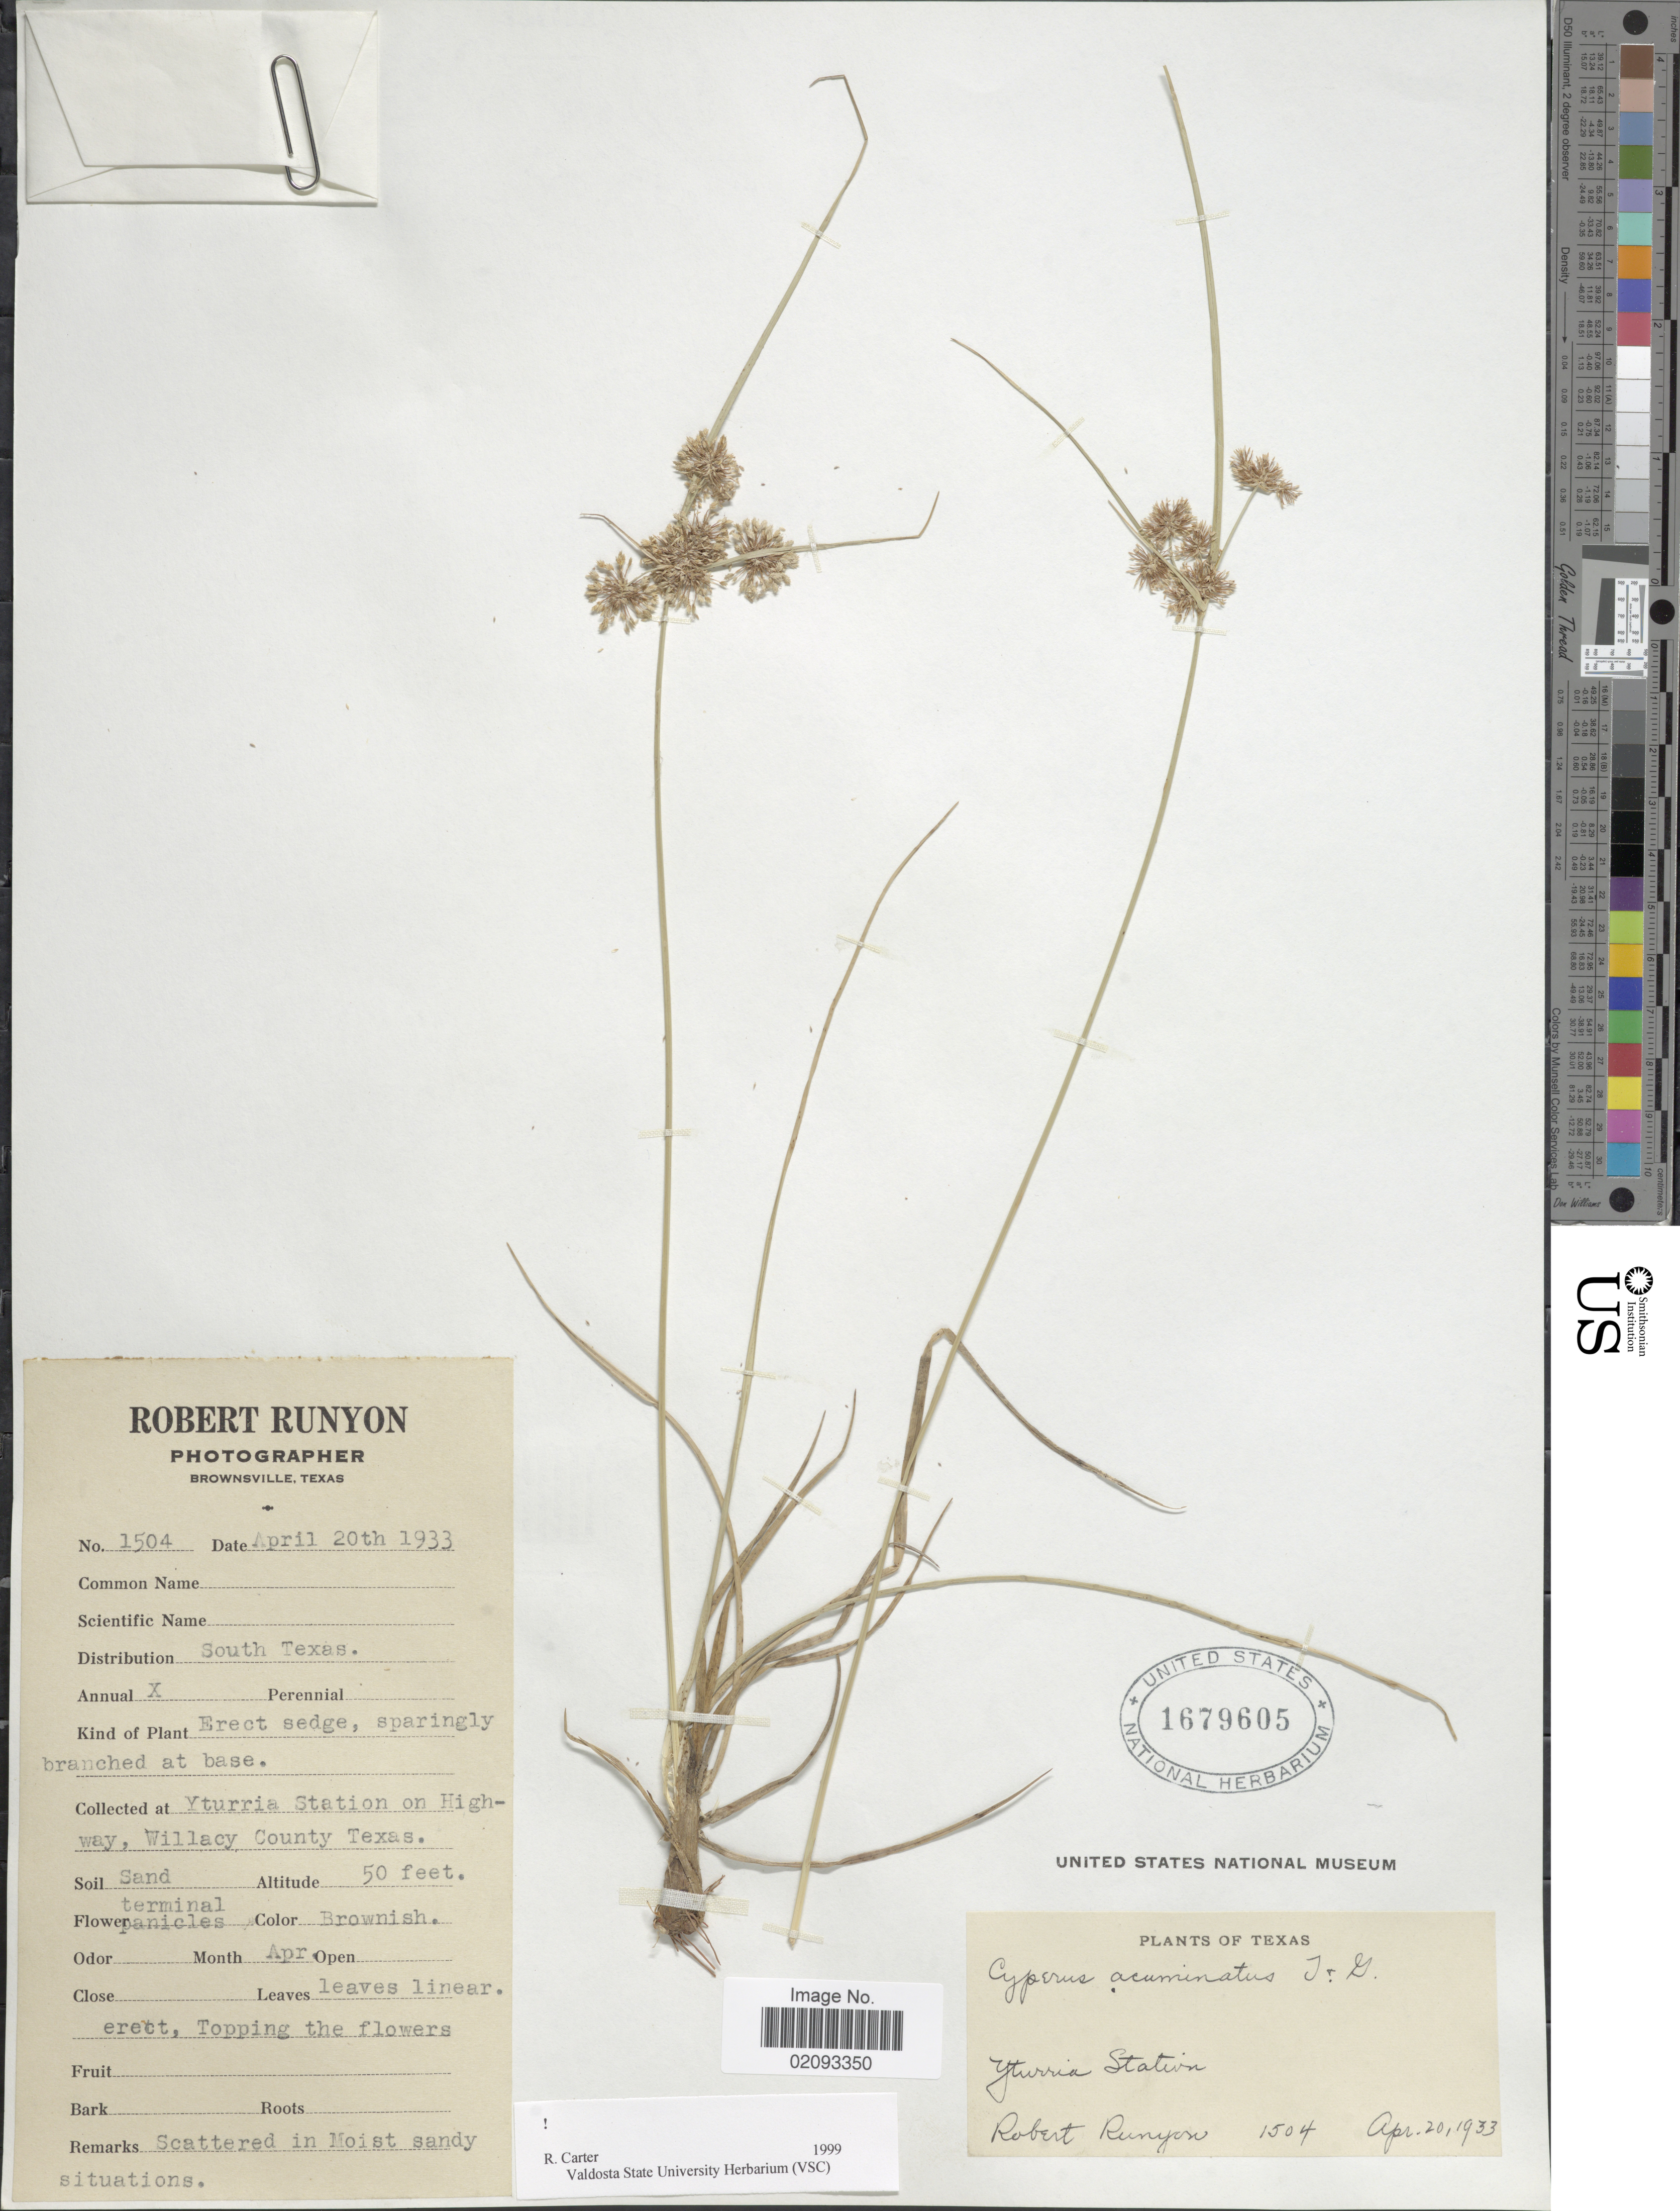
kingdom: Plantae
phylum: Tracheophyta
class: Liliopsida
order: Poales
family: Cyperaceae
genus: Cyperus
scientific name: Cyperus acuminatus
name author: Torr. & Hook.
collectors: R. Runyon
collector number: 1504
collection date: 1933-04-20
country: United States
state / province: Texas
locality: Yturria Station on Highway, Willacy County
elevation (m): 15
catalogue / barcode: US 1679605